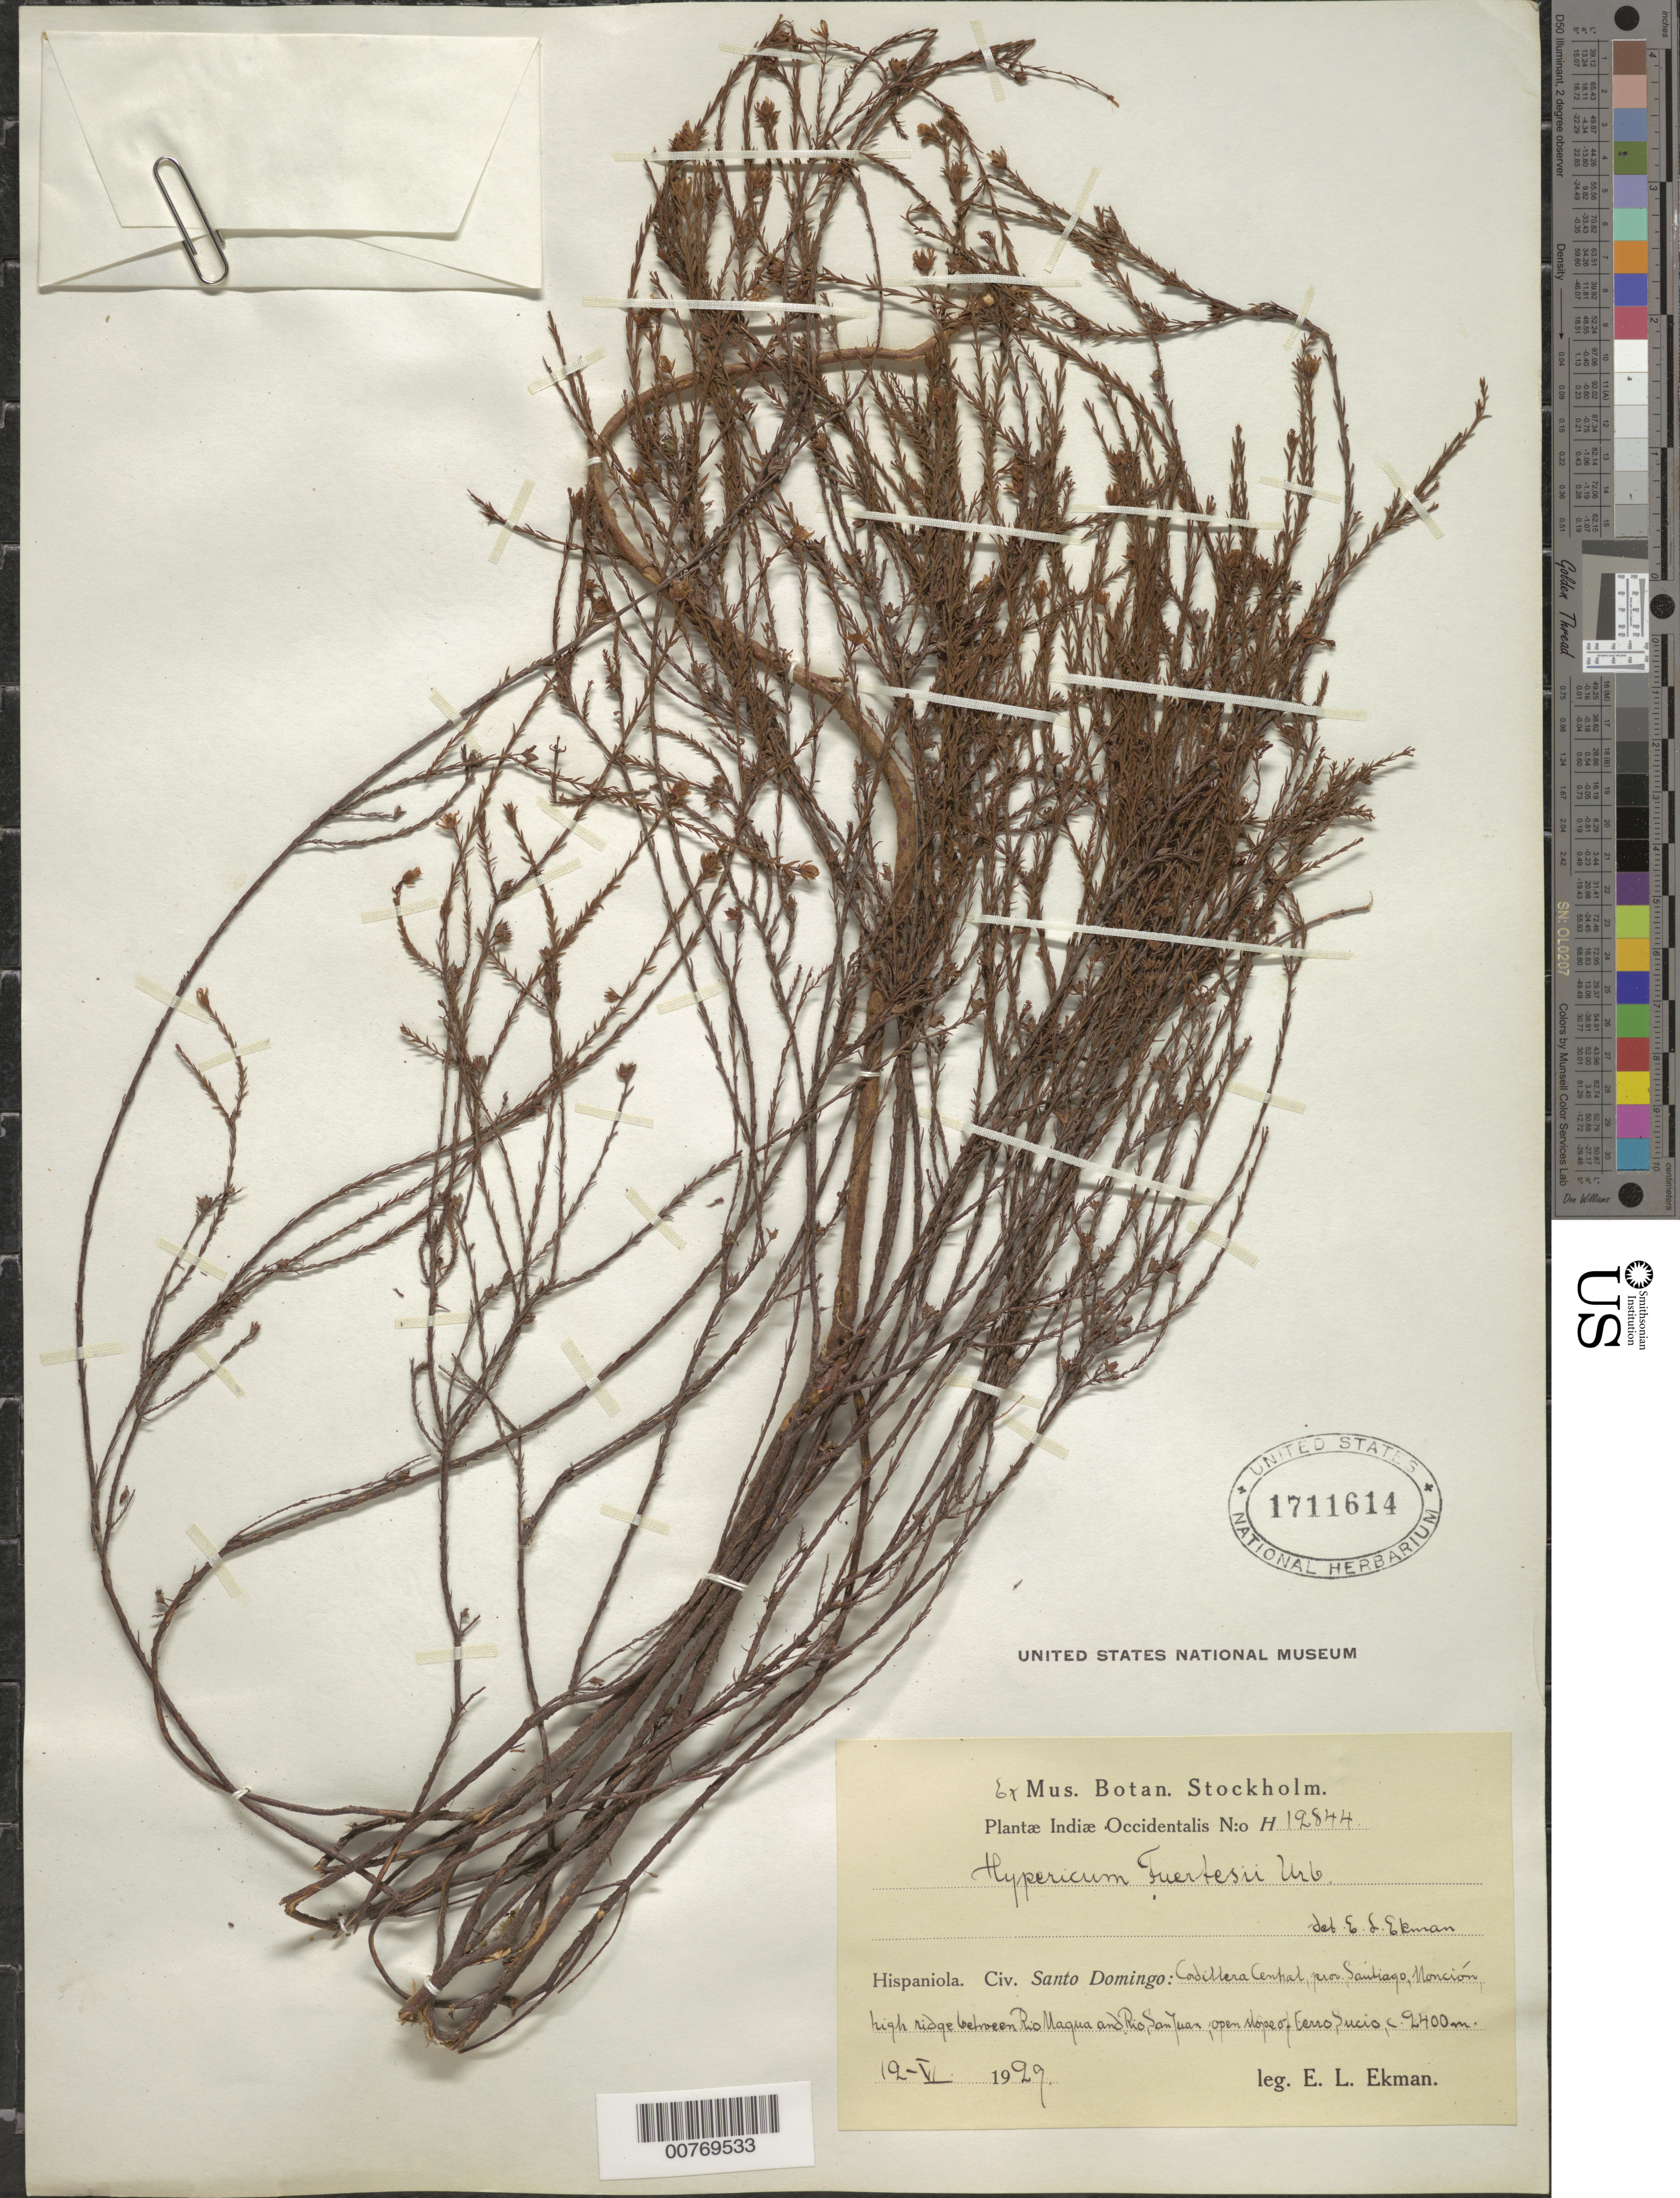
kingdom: Plantae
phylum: Tracheophyta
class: Magnoliopsida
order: Malpighiales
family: Hypericaceae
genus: Hypericum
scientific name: Hypericum fuertesii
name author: Urb.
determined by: Ekman, E. L.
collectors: E. L. Ekman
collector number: H 12844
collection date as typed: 12 Jun 1929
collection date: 1929-06-12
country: Dominican Republic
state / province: Santiago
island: Hispaniola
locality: Cordillera Central, Nanción, High ridge between Río Magua and Río San Juan, Cerro Sucio.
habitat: Open slope.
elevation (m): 2400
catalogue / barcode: US 1711614